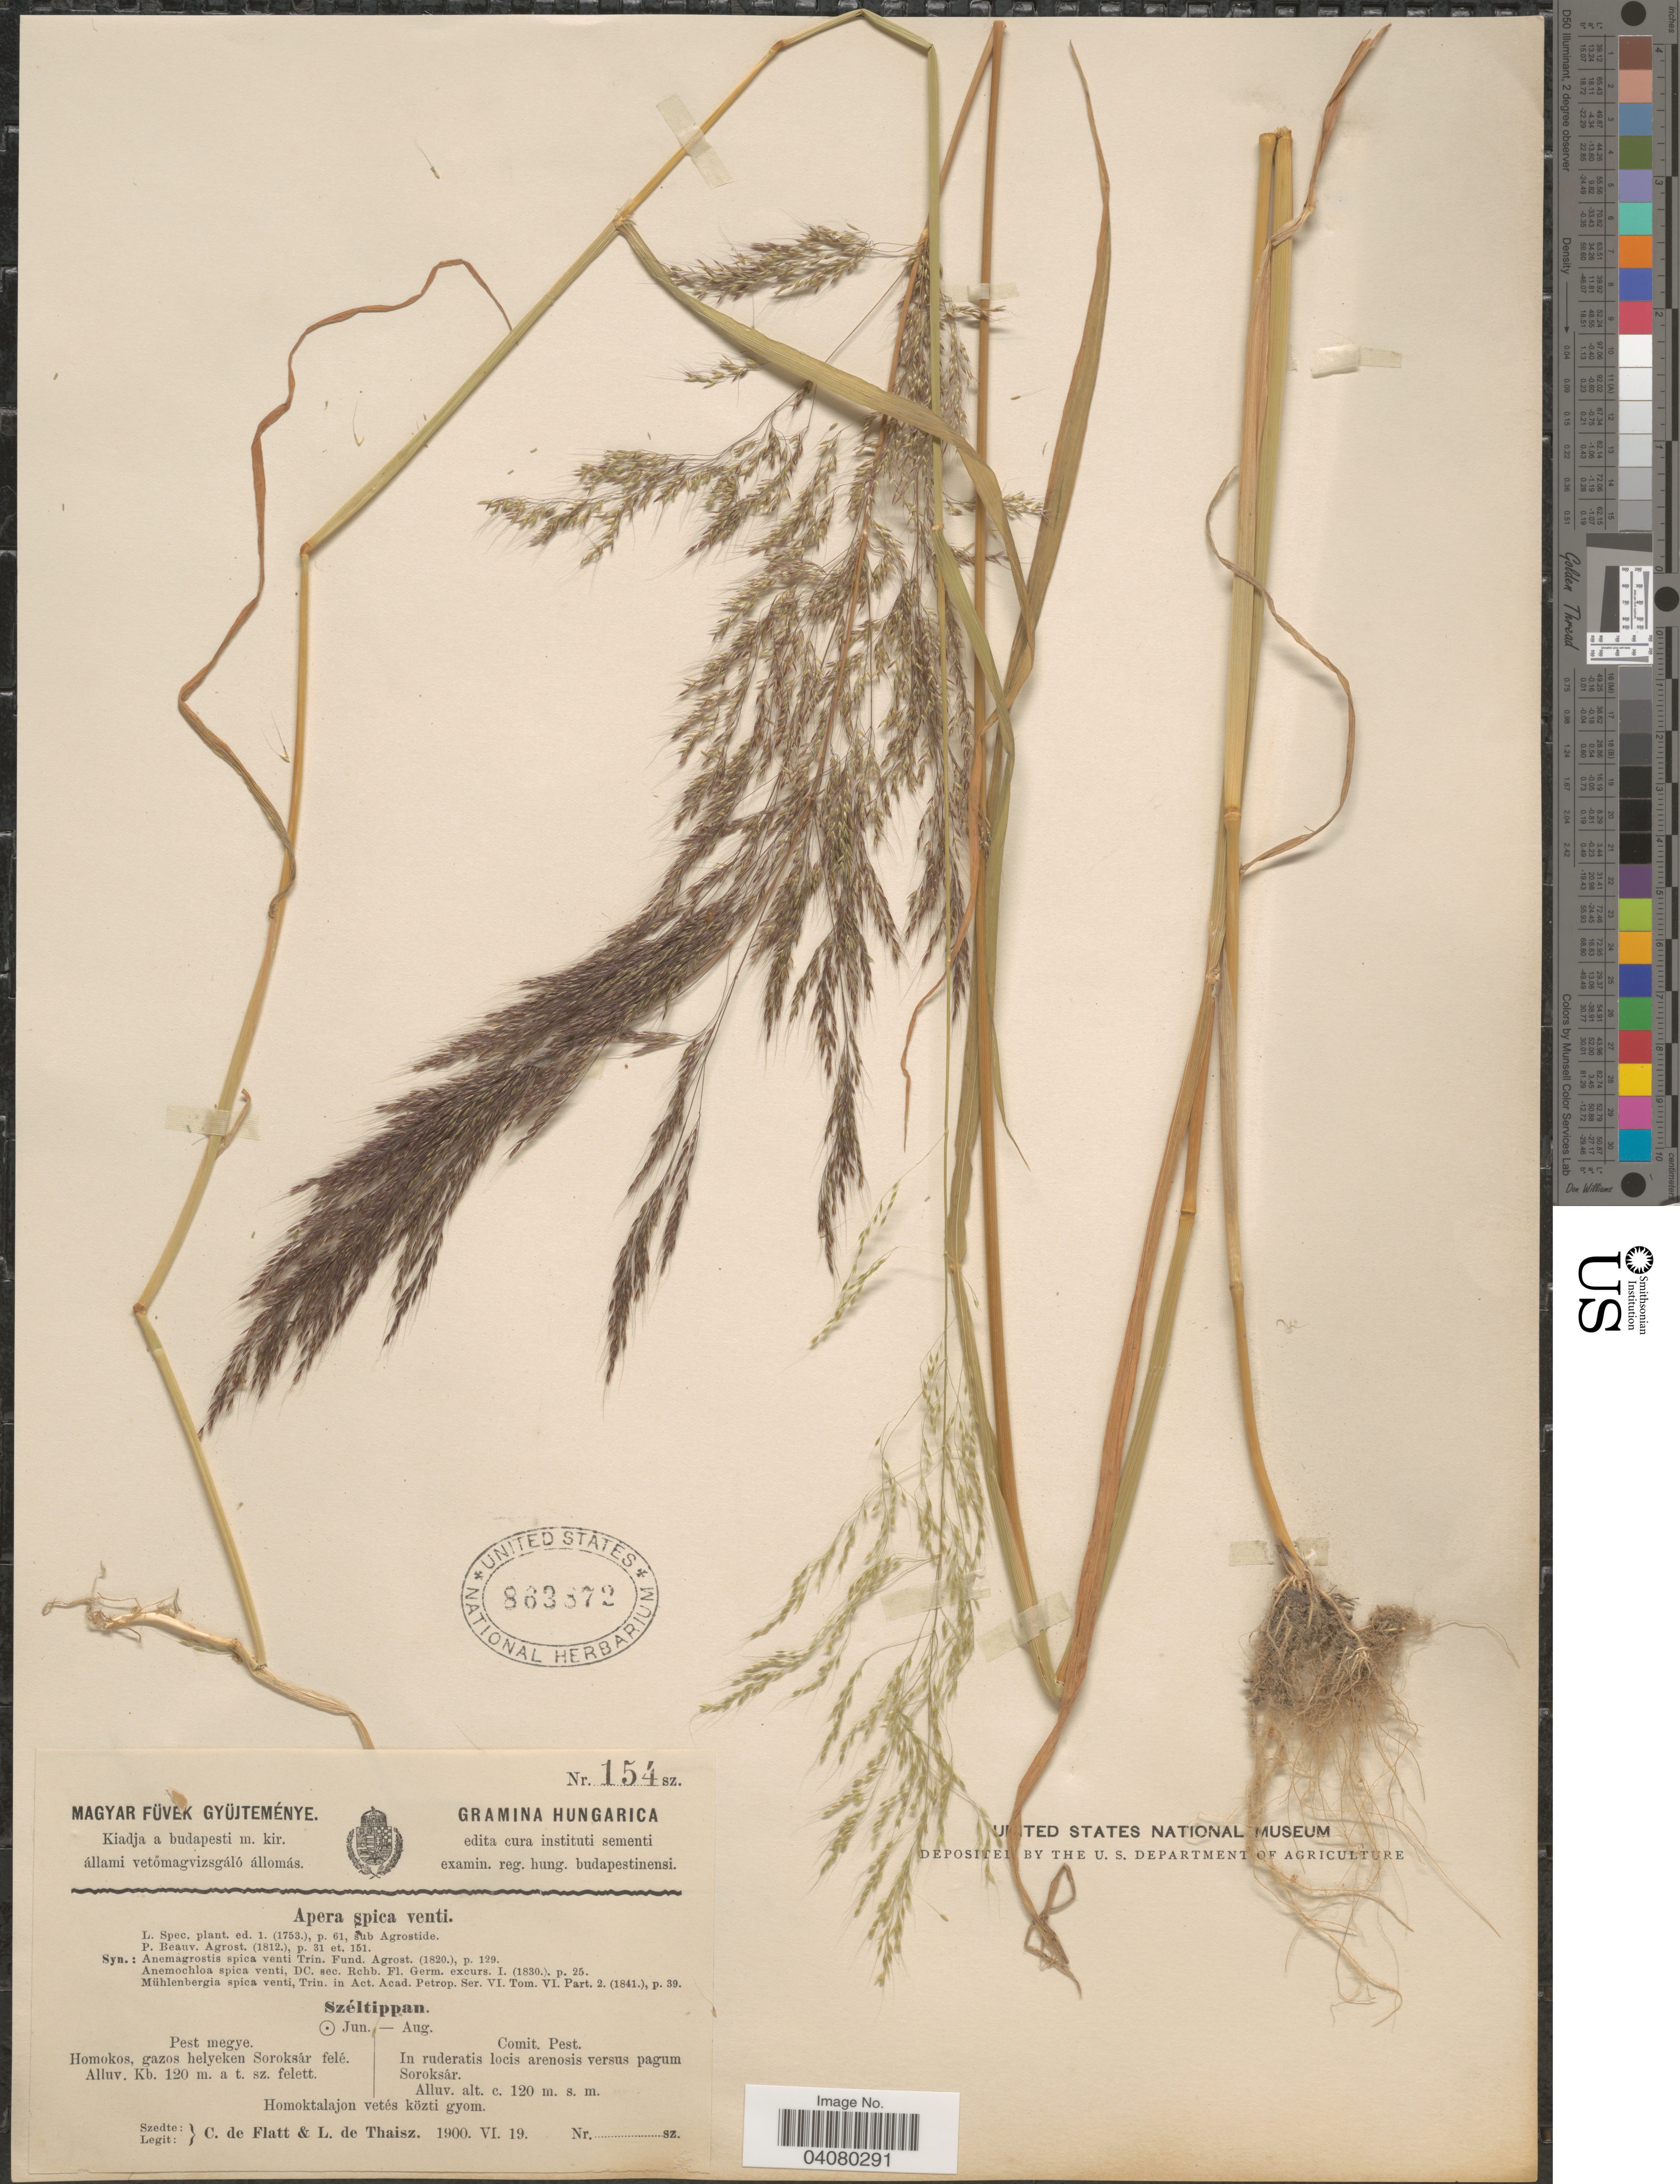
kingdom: Plantae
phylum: Tracheophyta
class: Liliopsida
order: Poales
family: Poaceae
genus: Apera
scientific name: Apera spica-venti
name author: (L.) P. Beauv.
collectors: C. de Flatt & L. De Thaisz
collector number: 154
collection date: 1900-06-19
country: Hungary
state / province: Pest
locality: Comit. Pest. In ruderatis locis arenosis versus pagum Soroksár.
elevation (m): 120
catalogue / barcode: US 863872